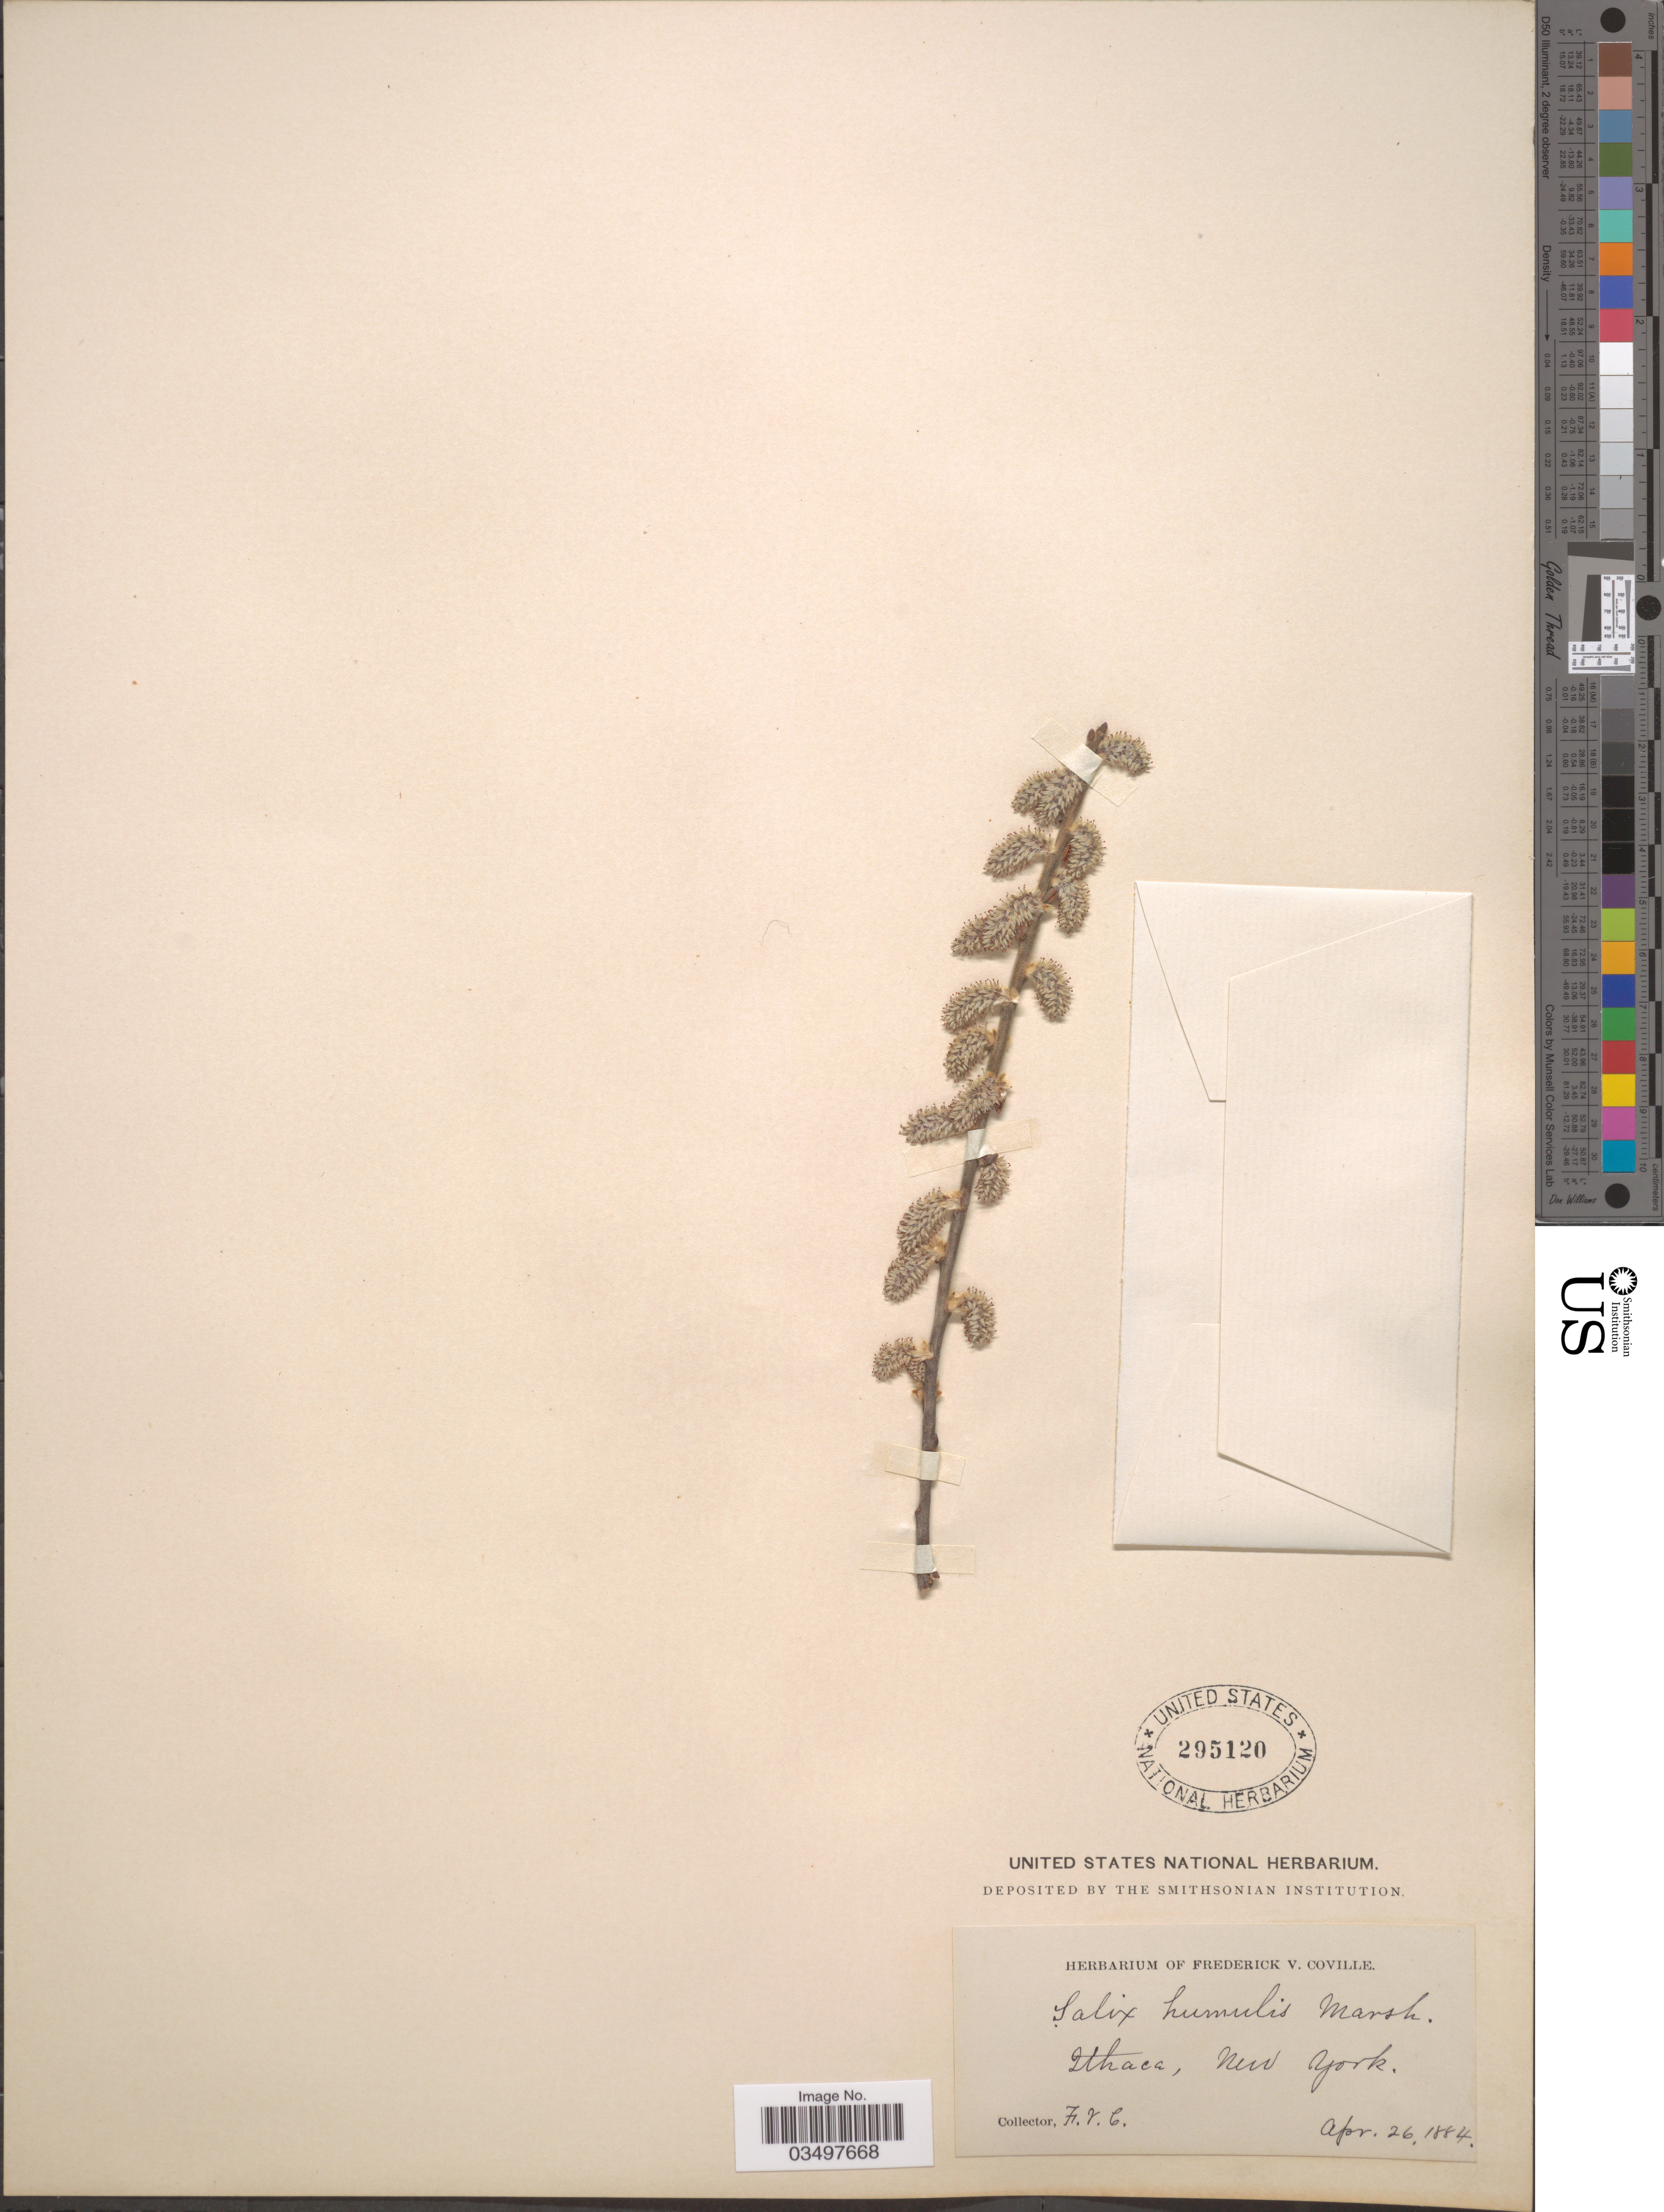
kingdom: Plantae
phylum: Tracheophyta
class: Magnoliopsida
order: Malpighiales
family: Salicaceae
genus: Salix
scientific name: Salix humilis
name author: Marshall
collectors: F. V. Coville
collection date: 1884-04-26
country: United States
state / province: New York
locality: Ithaca.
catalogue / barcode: US 295120